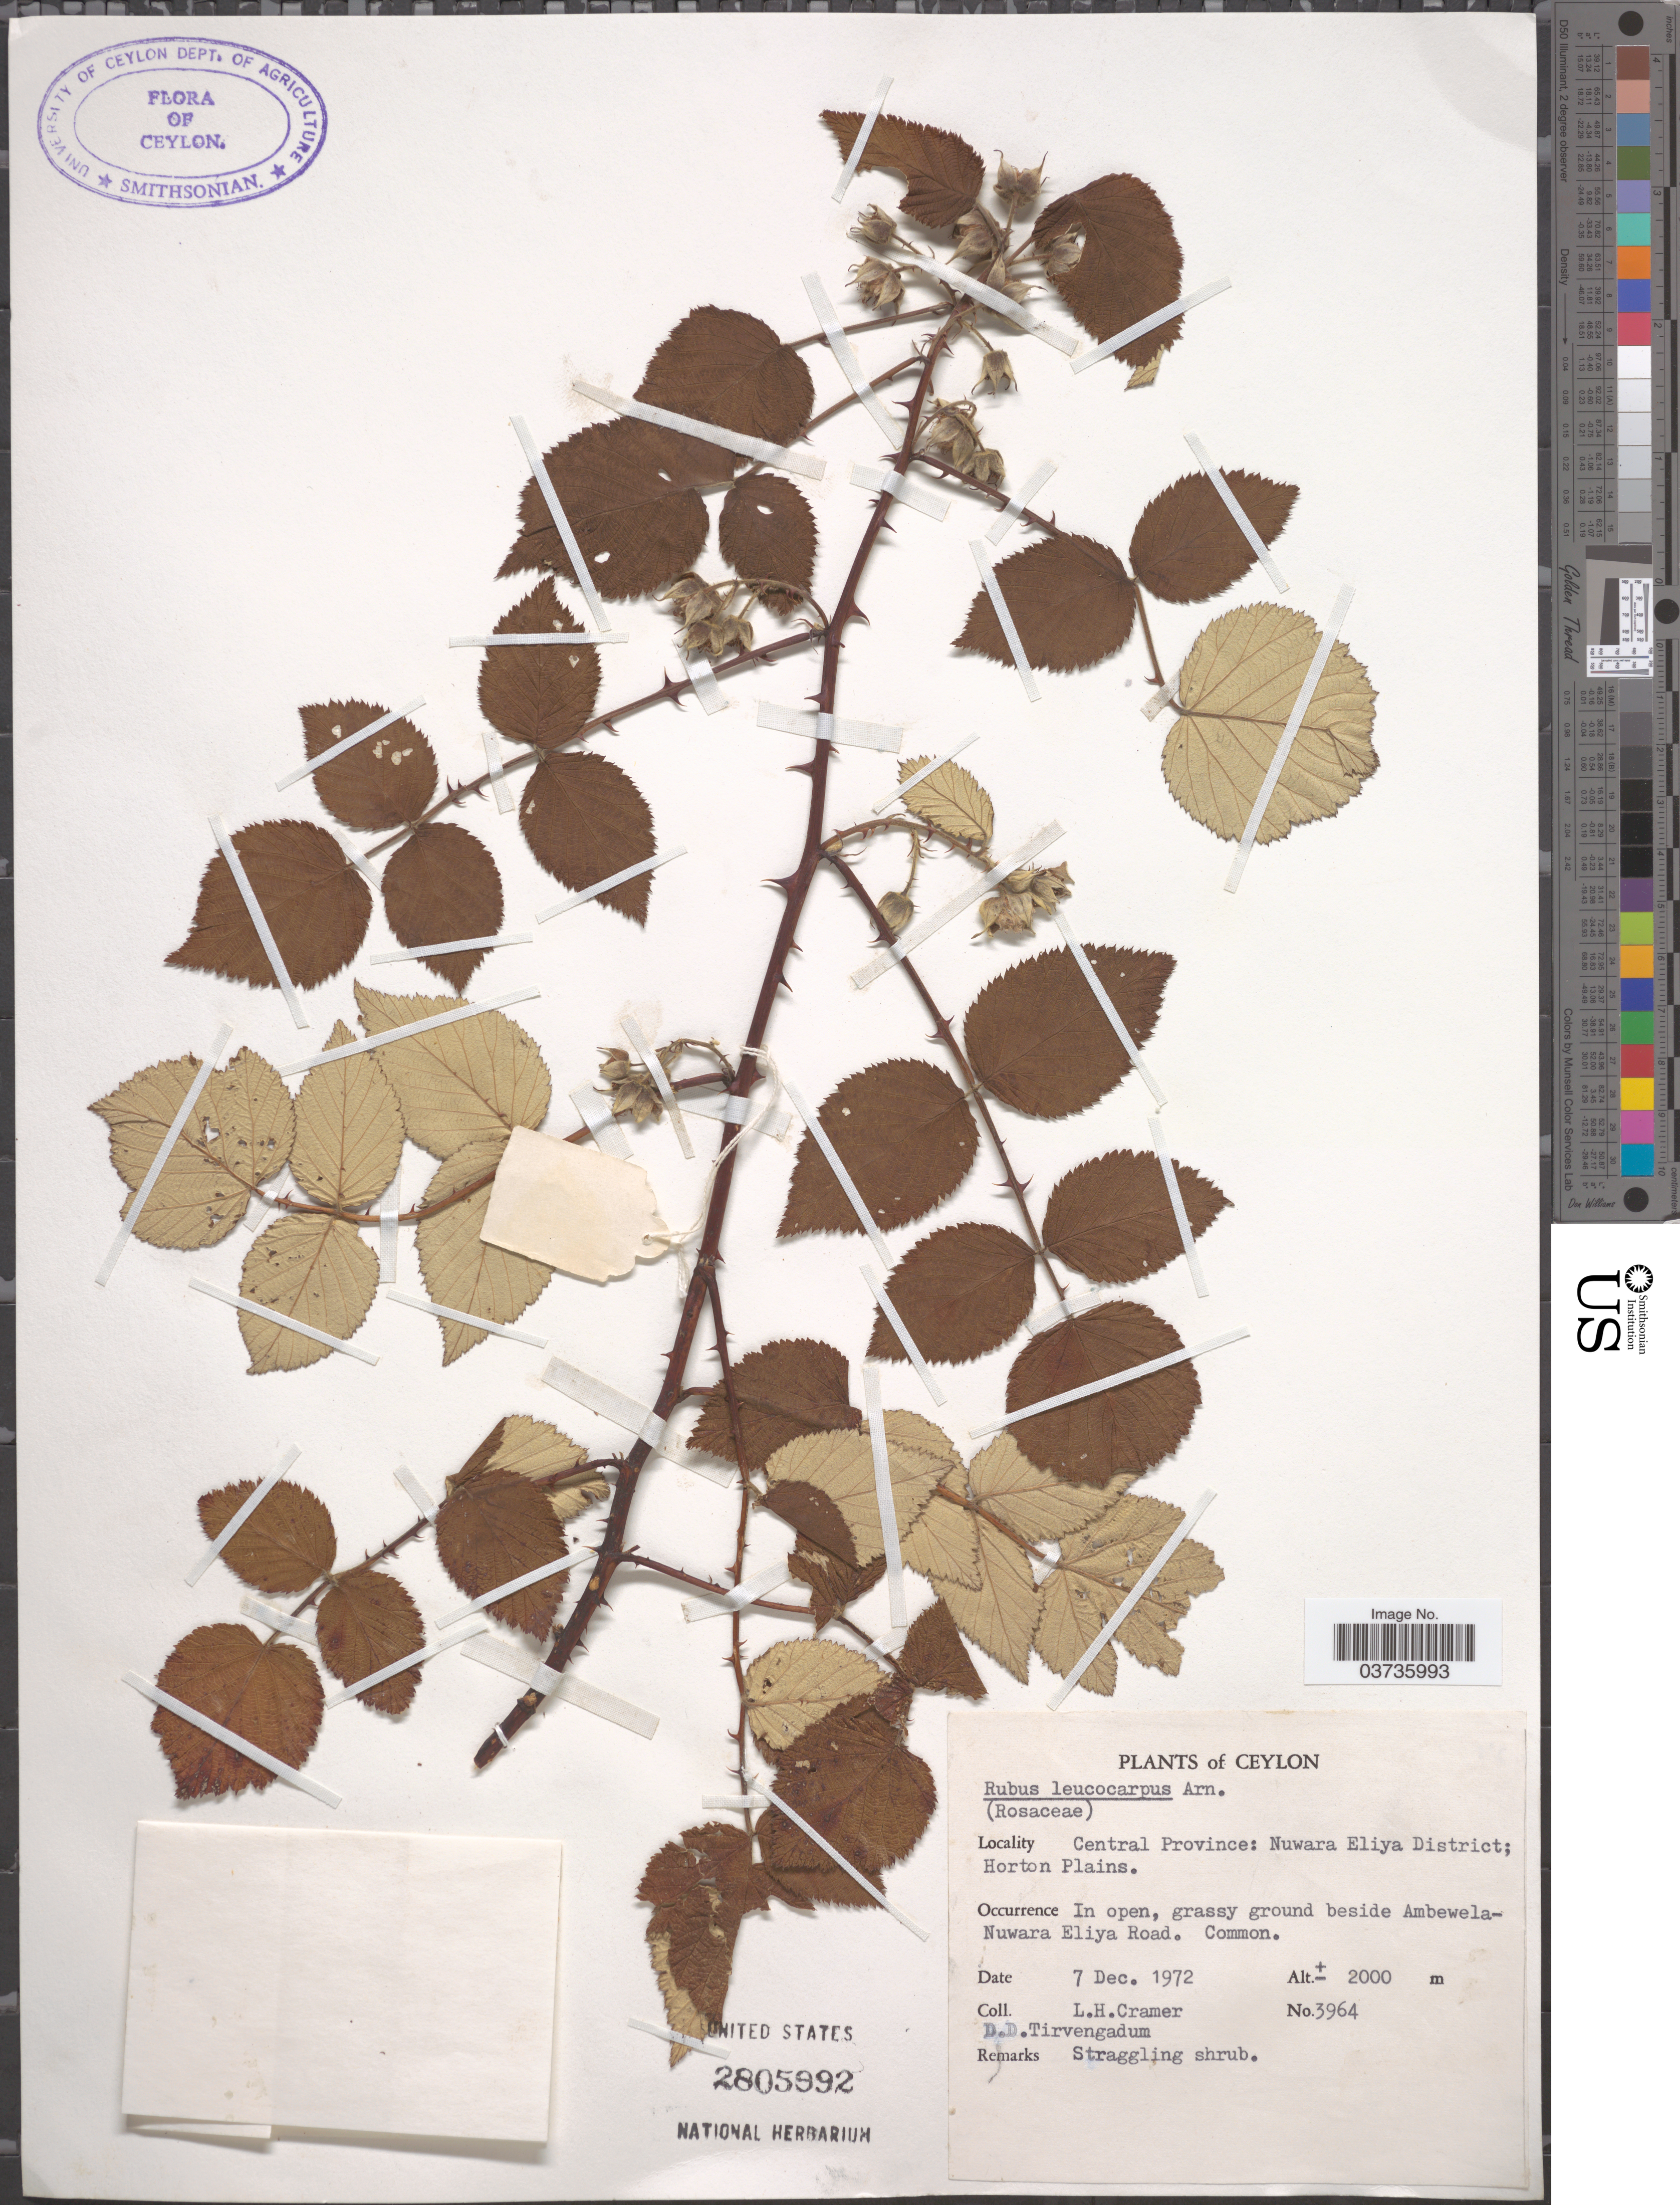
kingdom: Plantae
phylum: Tracheophyta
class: Magnoliopsida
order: Rosales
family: Rosaceae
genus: Rubus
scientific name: Rubus leucocarpus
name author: Arn.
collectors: L. H. Cramer & D. Tirvengadum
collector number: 3964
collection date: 1972-12-07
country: Sri Lanka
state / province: Central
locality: Ceylon. Nuwara Eliya District; Horton Plains. Beside Ambewela-Nuwara Eliya Road.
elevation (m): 2000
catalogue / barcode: US 2805992